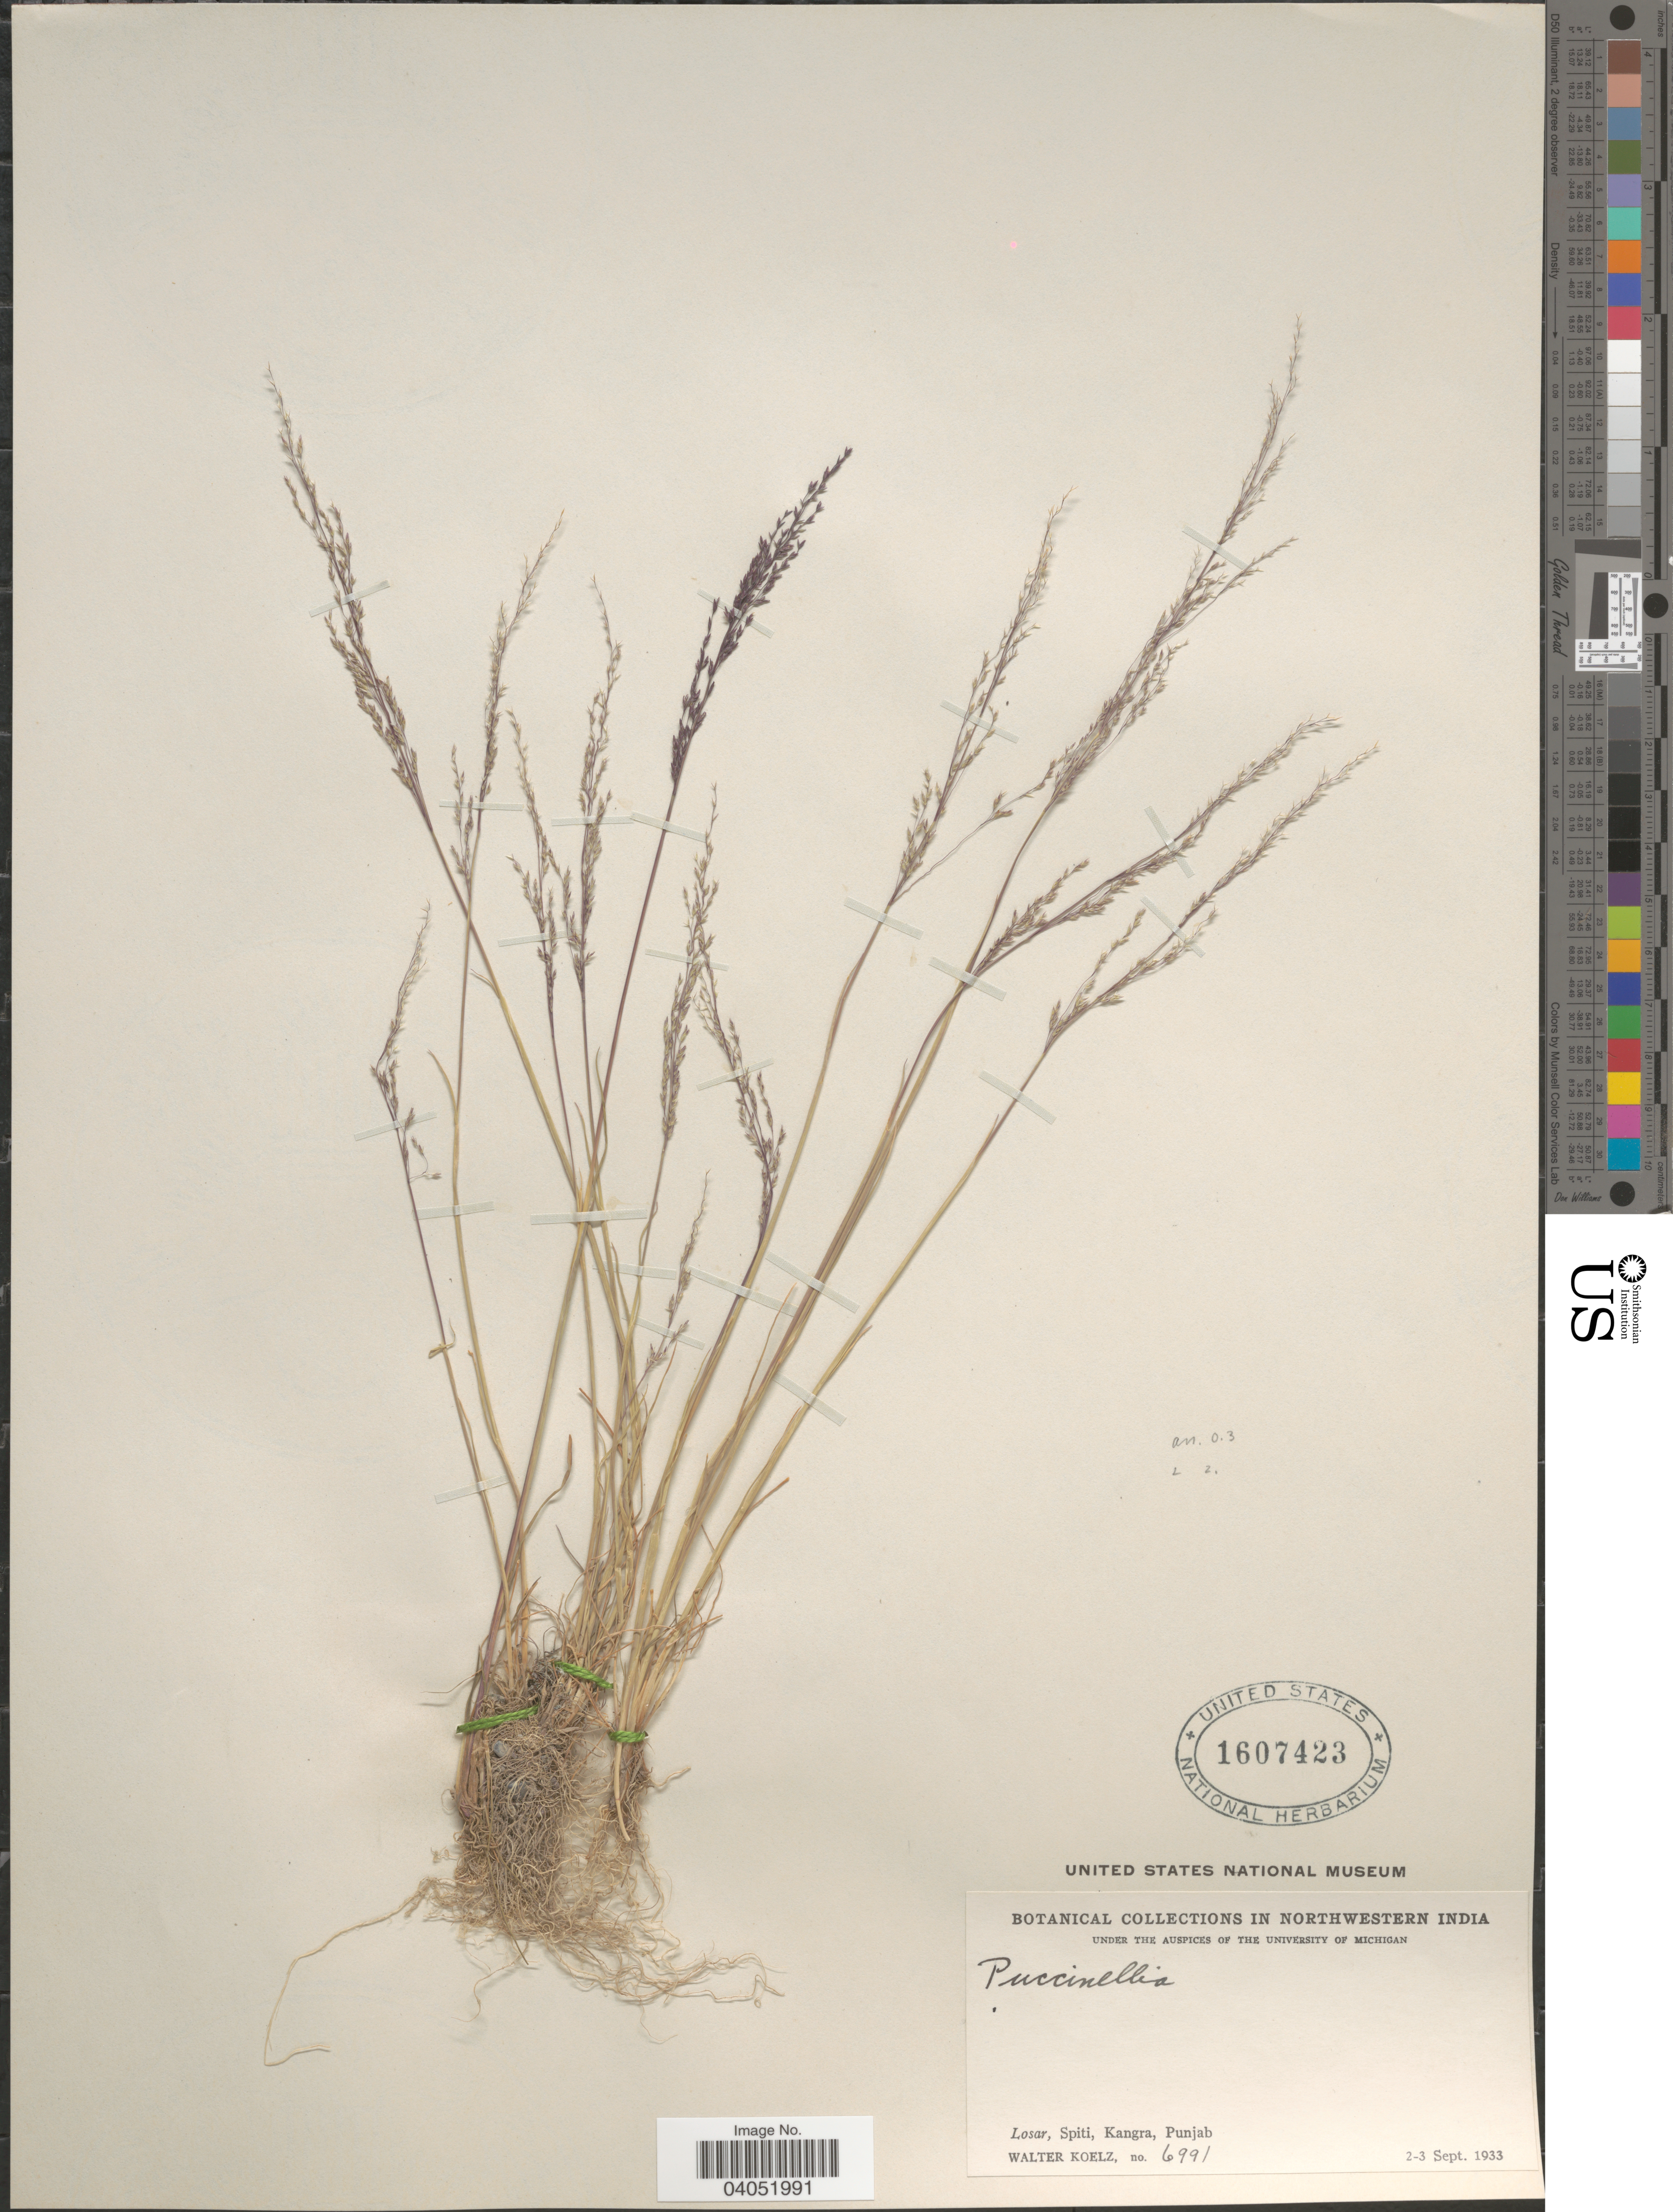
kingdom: Plantae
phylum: Tracheophyta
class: Liliopsida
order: Poales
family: Poaceae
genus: Puccinellia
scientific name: Puccinellia sp.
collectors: W. N. Koelz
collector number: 6991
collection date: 1933-09-02/1933-09-03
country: India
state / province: Punjab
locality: In northwestern India. Losar, Spiti, Kangra.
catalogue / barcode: US 1607423